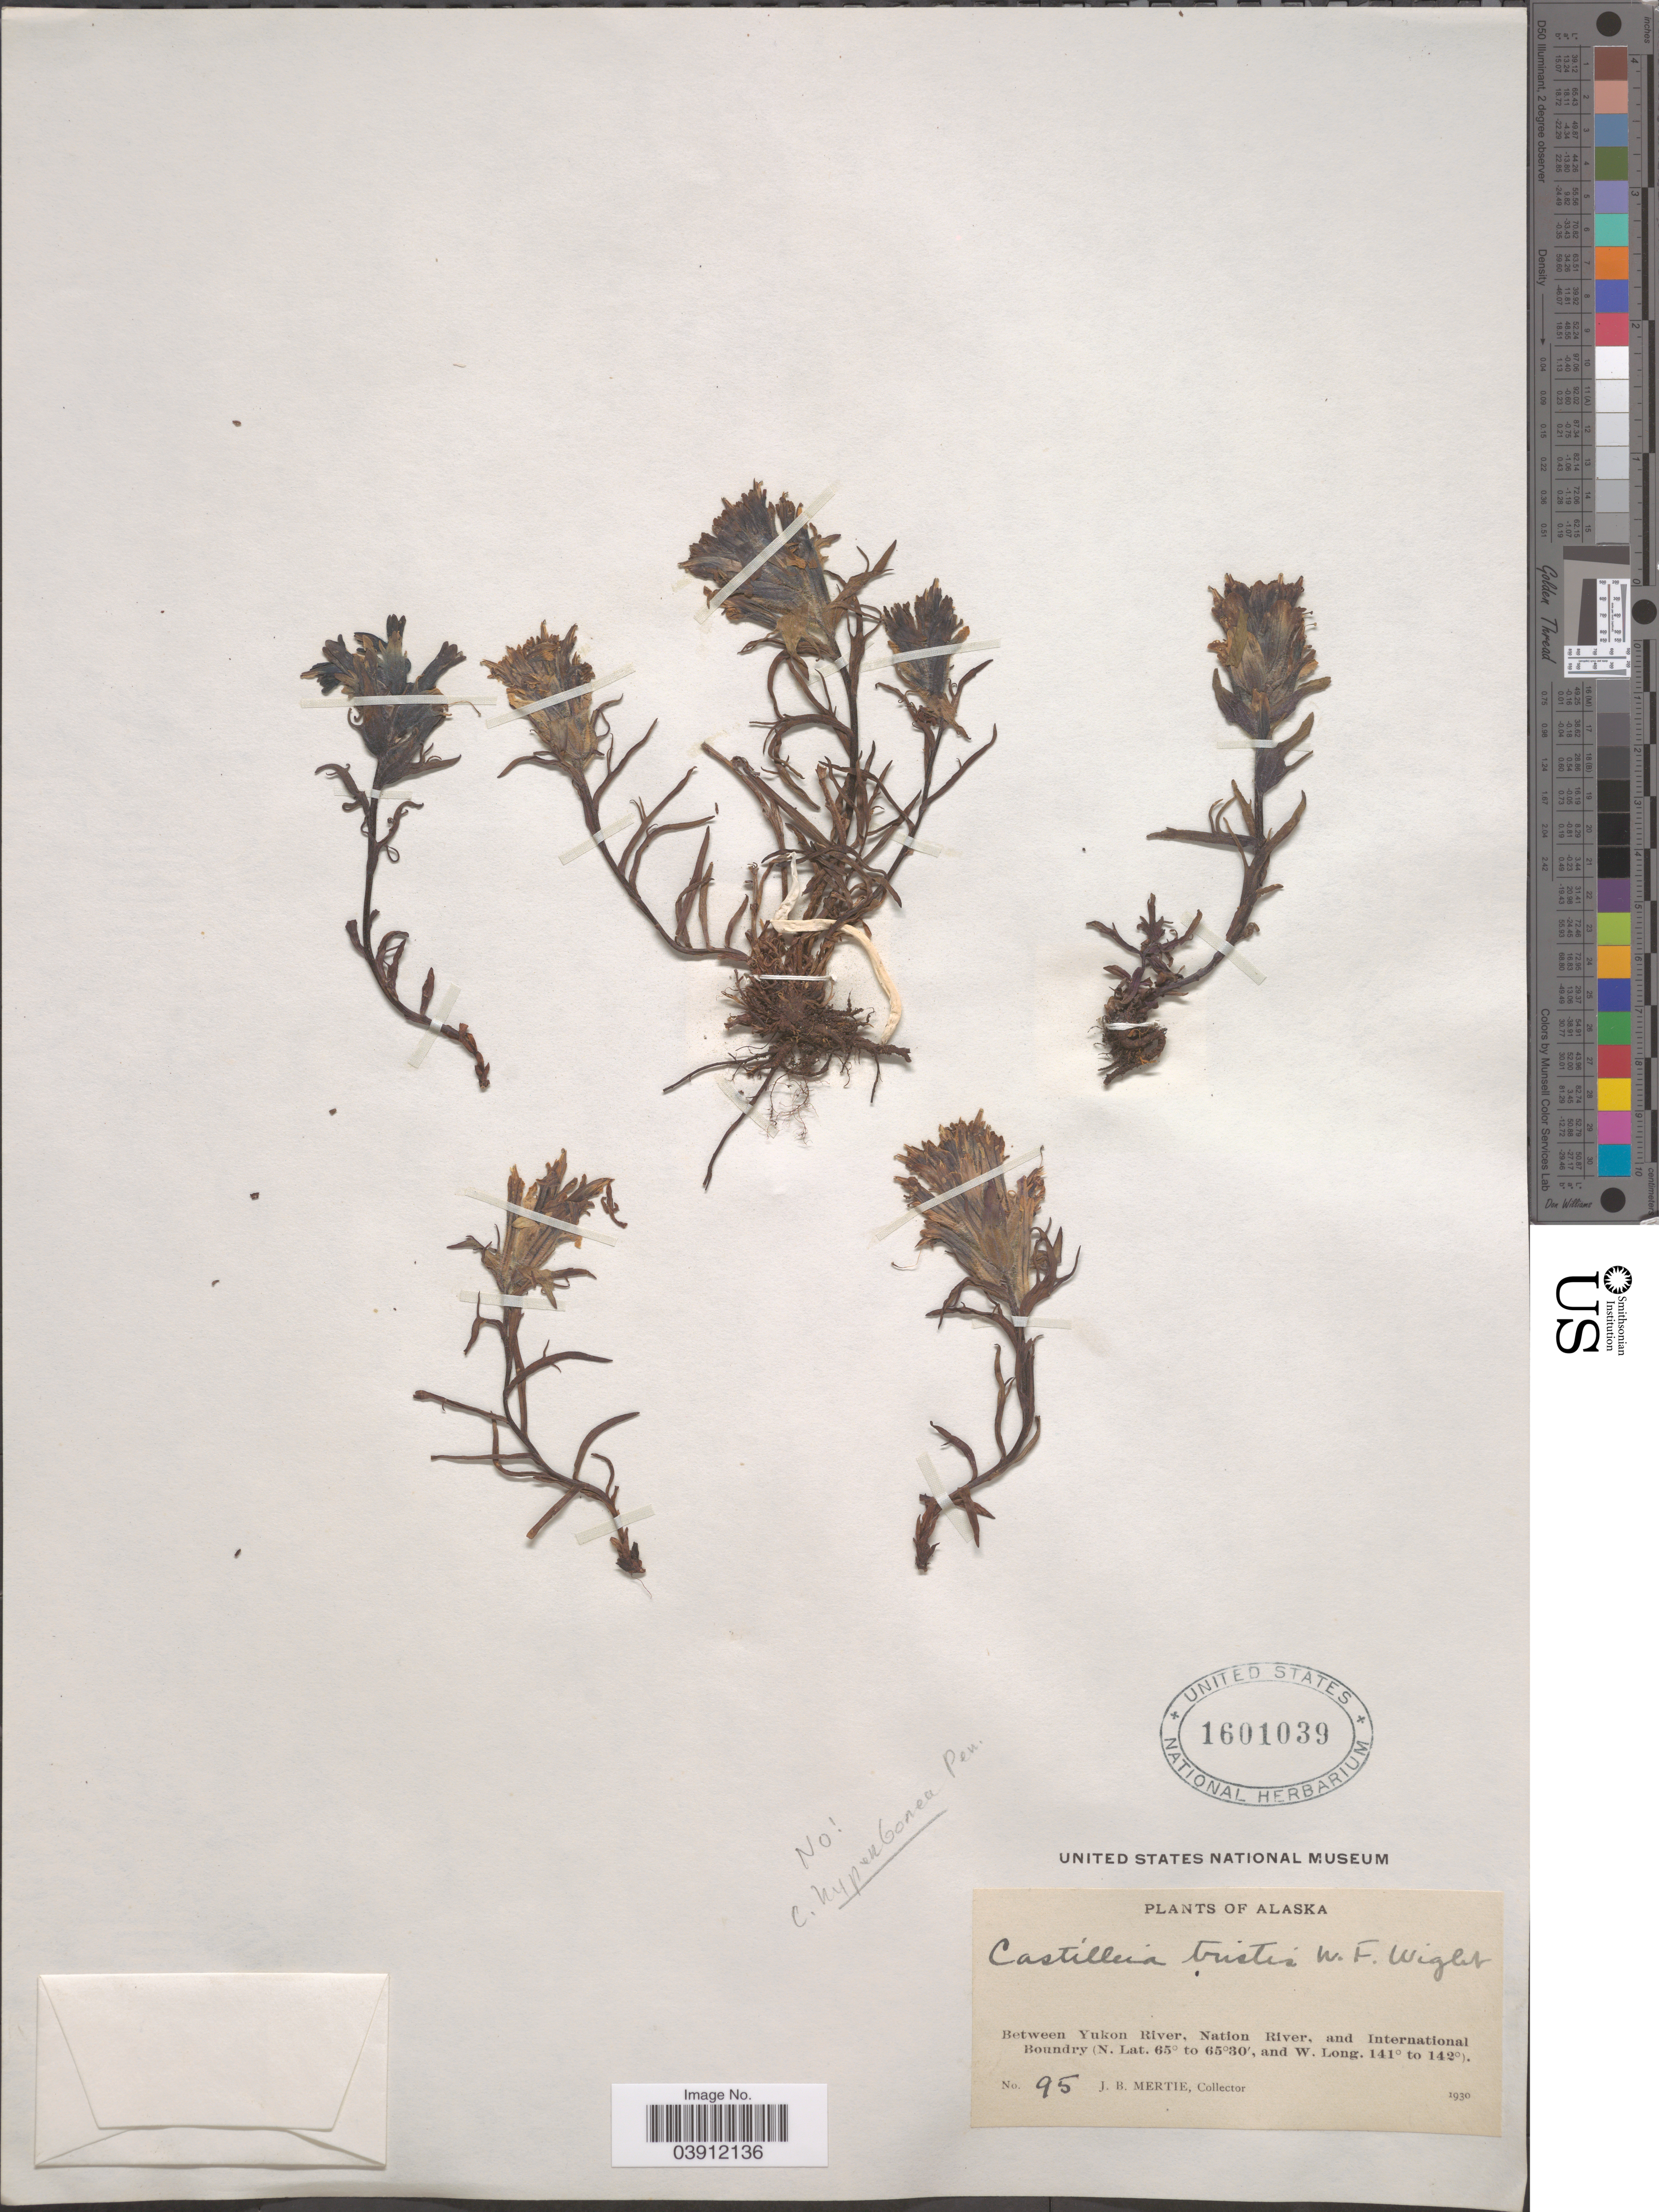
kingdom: Plantae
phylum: Tracheophyta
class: Magnoliopsida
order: Lamiales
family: Orobanchaceae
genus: Castilleja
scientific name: Castilleja hyperborea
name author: Pennell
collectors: J. Mertie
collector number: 95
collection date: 1930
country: United States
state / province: Alaska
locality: Between Yukon River, Nation River, and International Boundary.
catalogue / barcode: US 1601039